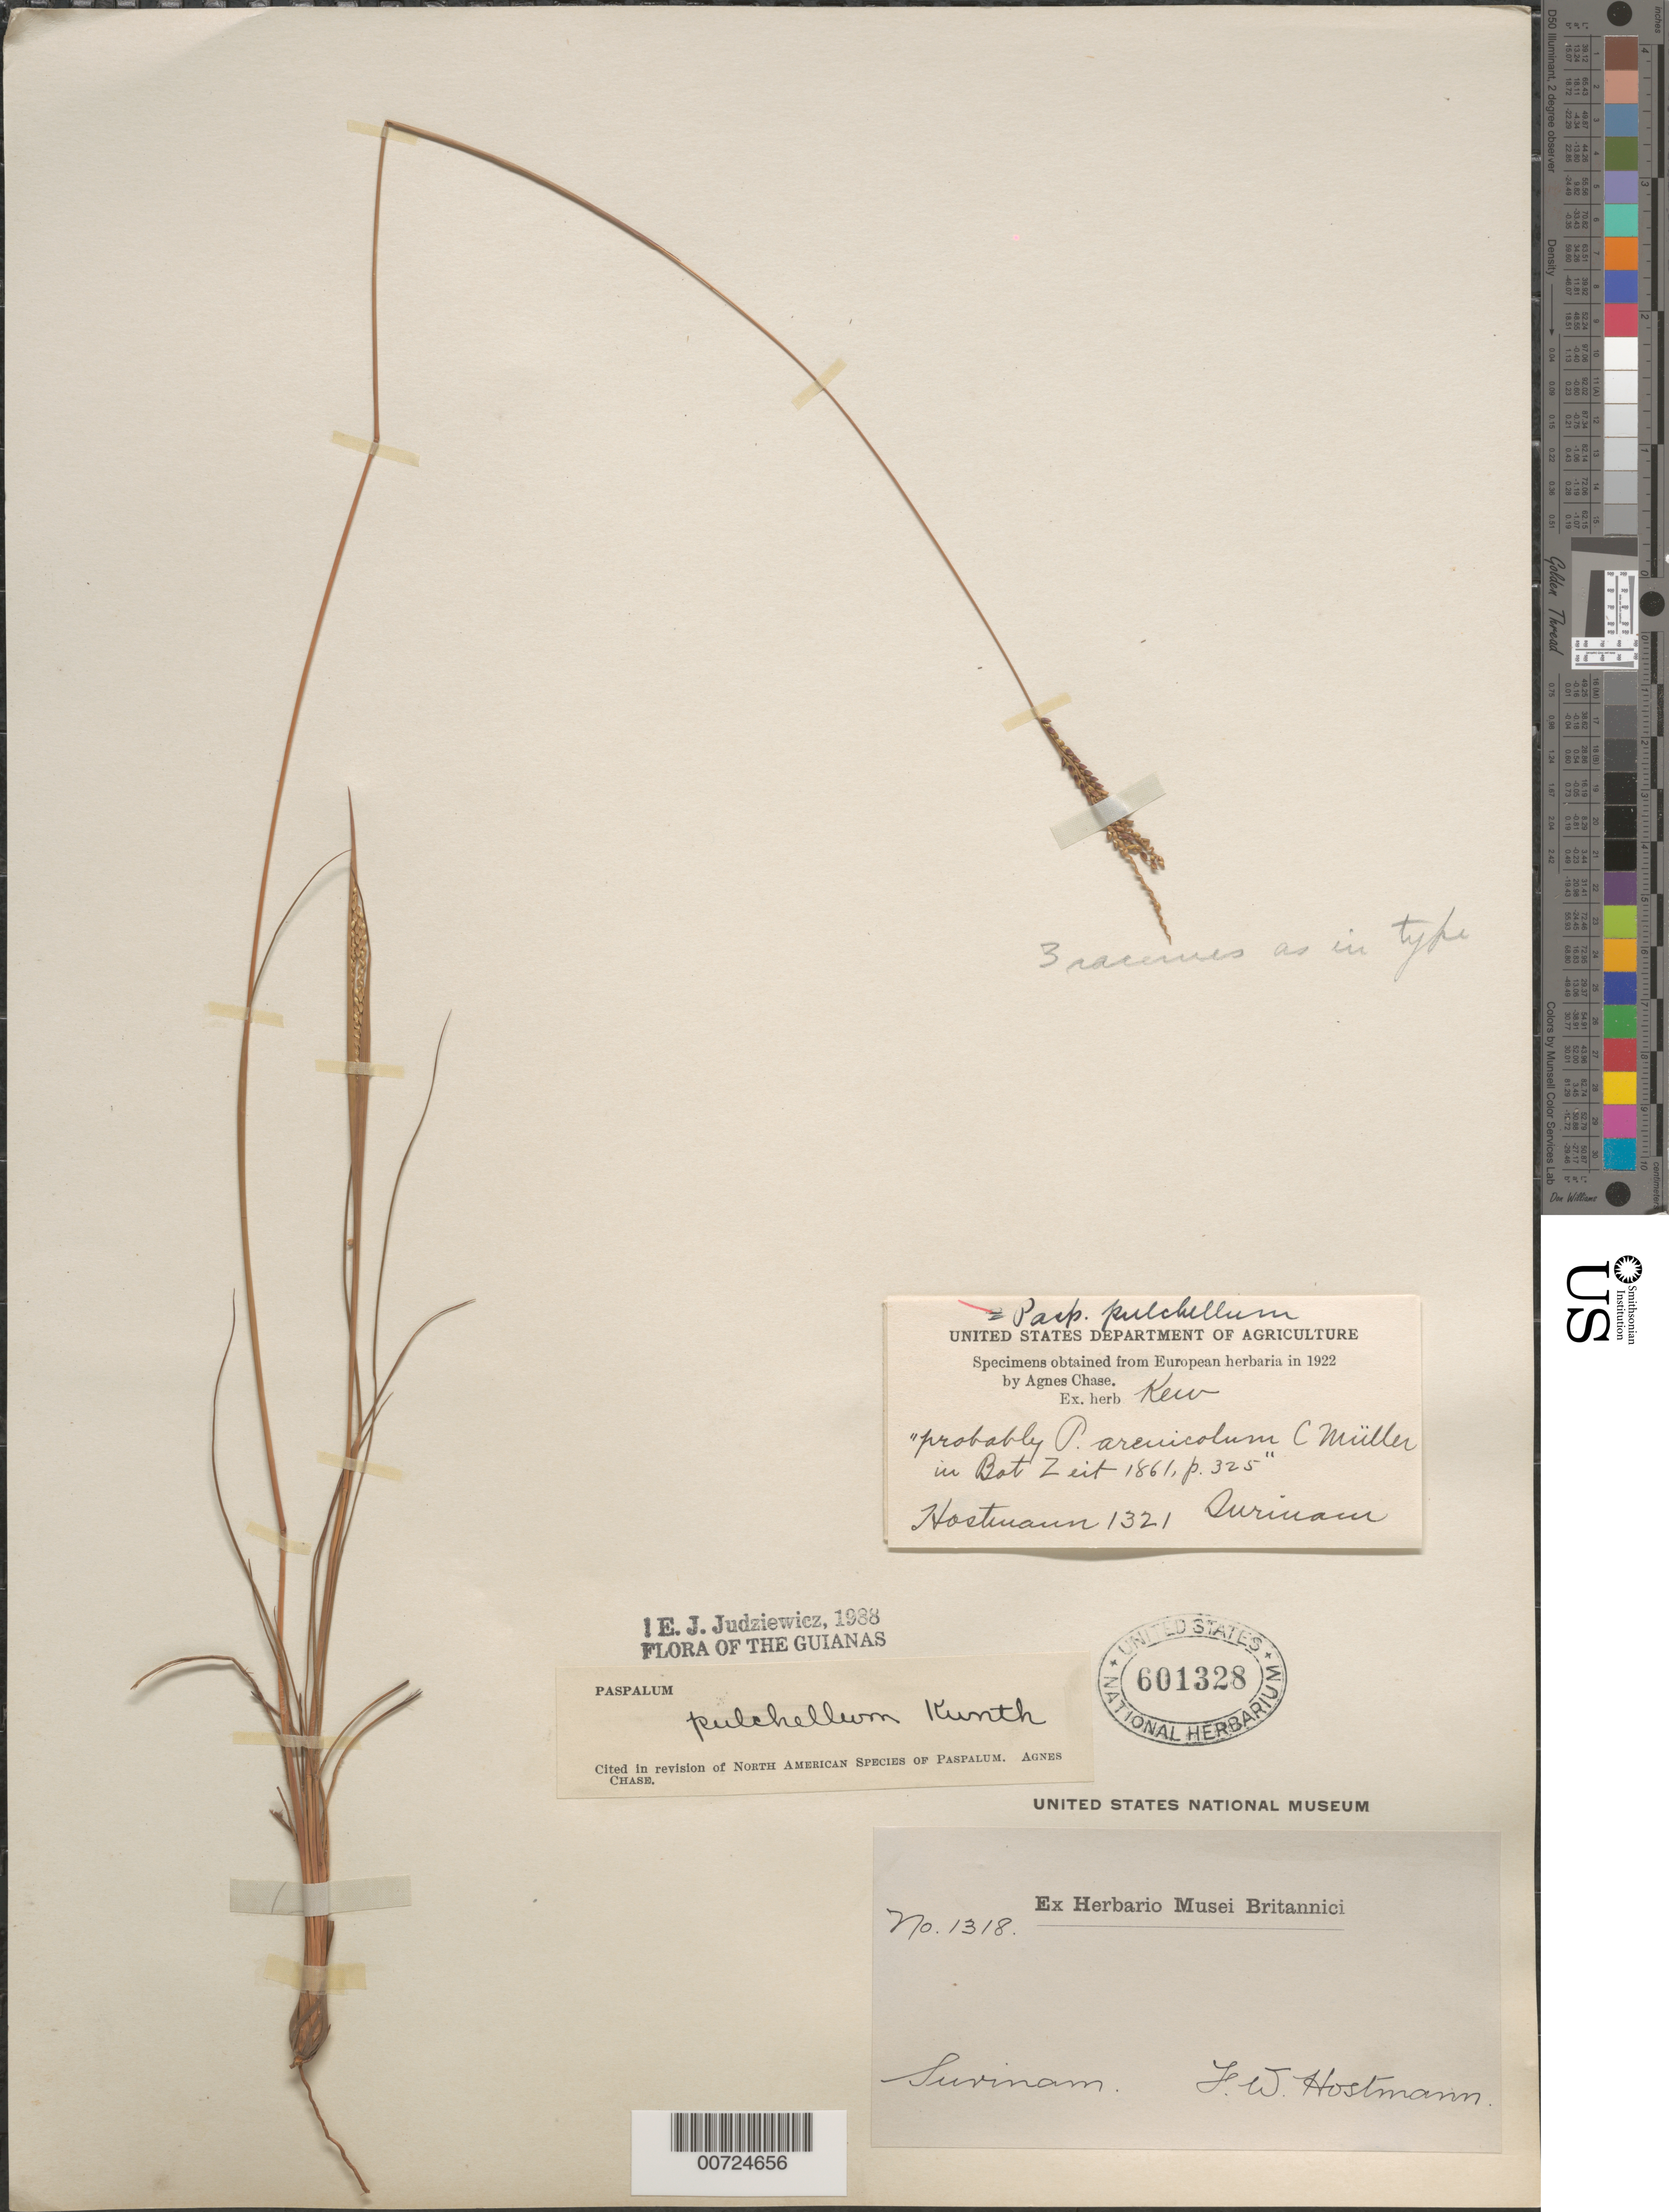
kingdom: Plantae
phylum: Tracheophyta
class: Liliopsida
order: Poales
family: Poaceae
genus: Paspalum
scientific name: Paspalum pulchellum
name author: Kunth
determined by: Chase, [M.] A.; Judziewicz, E. J.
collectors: F. Hostmann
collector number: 1318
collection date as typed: s.d.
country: Suriname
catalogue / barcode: US 601328